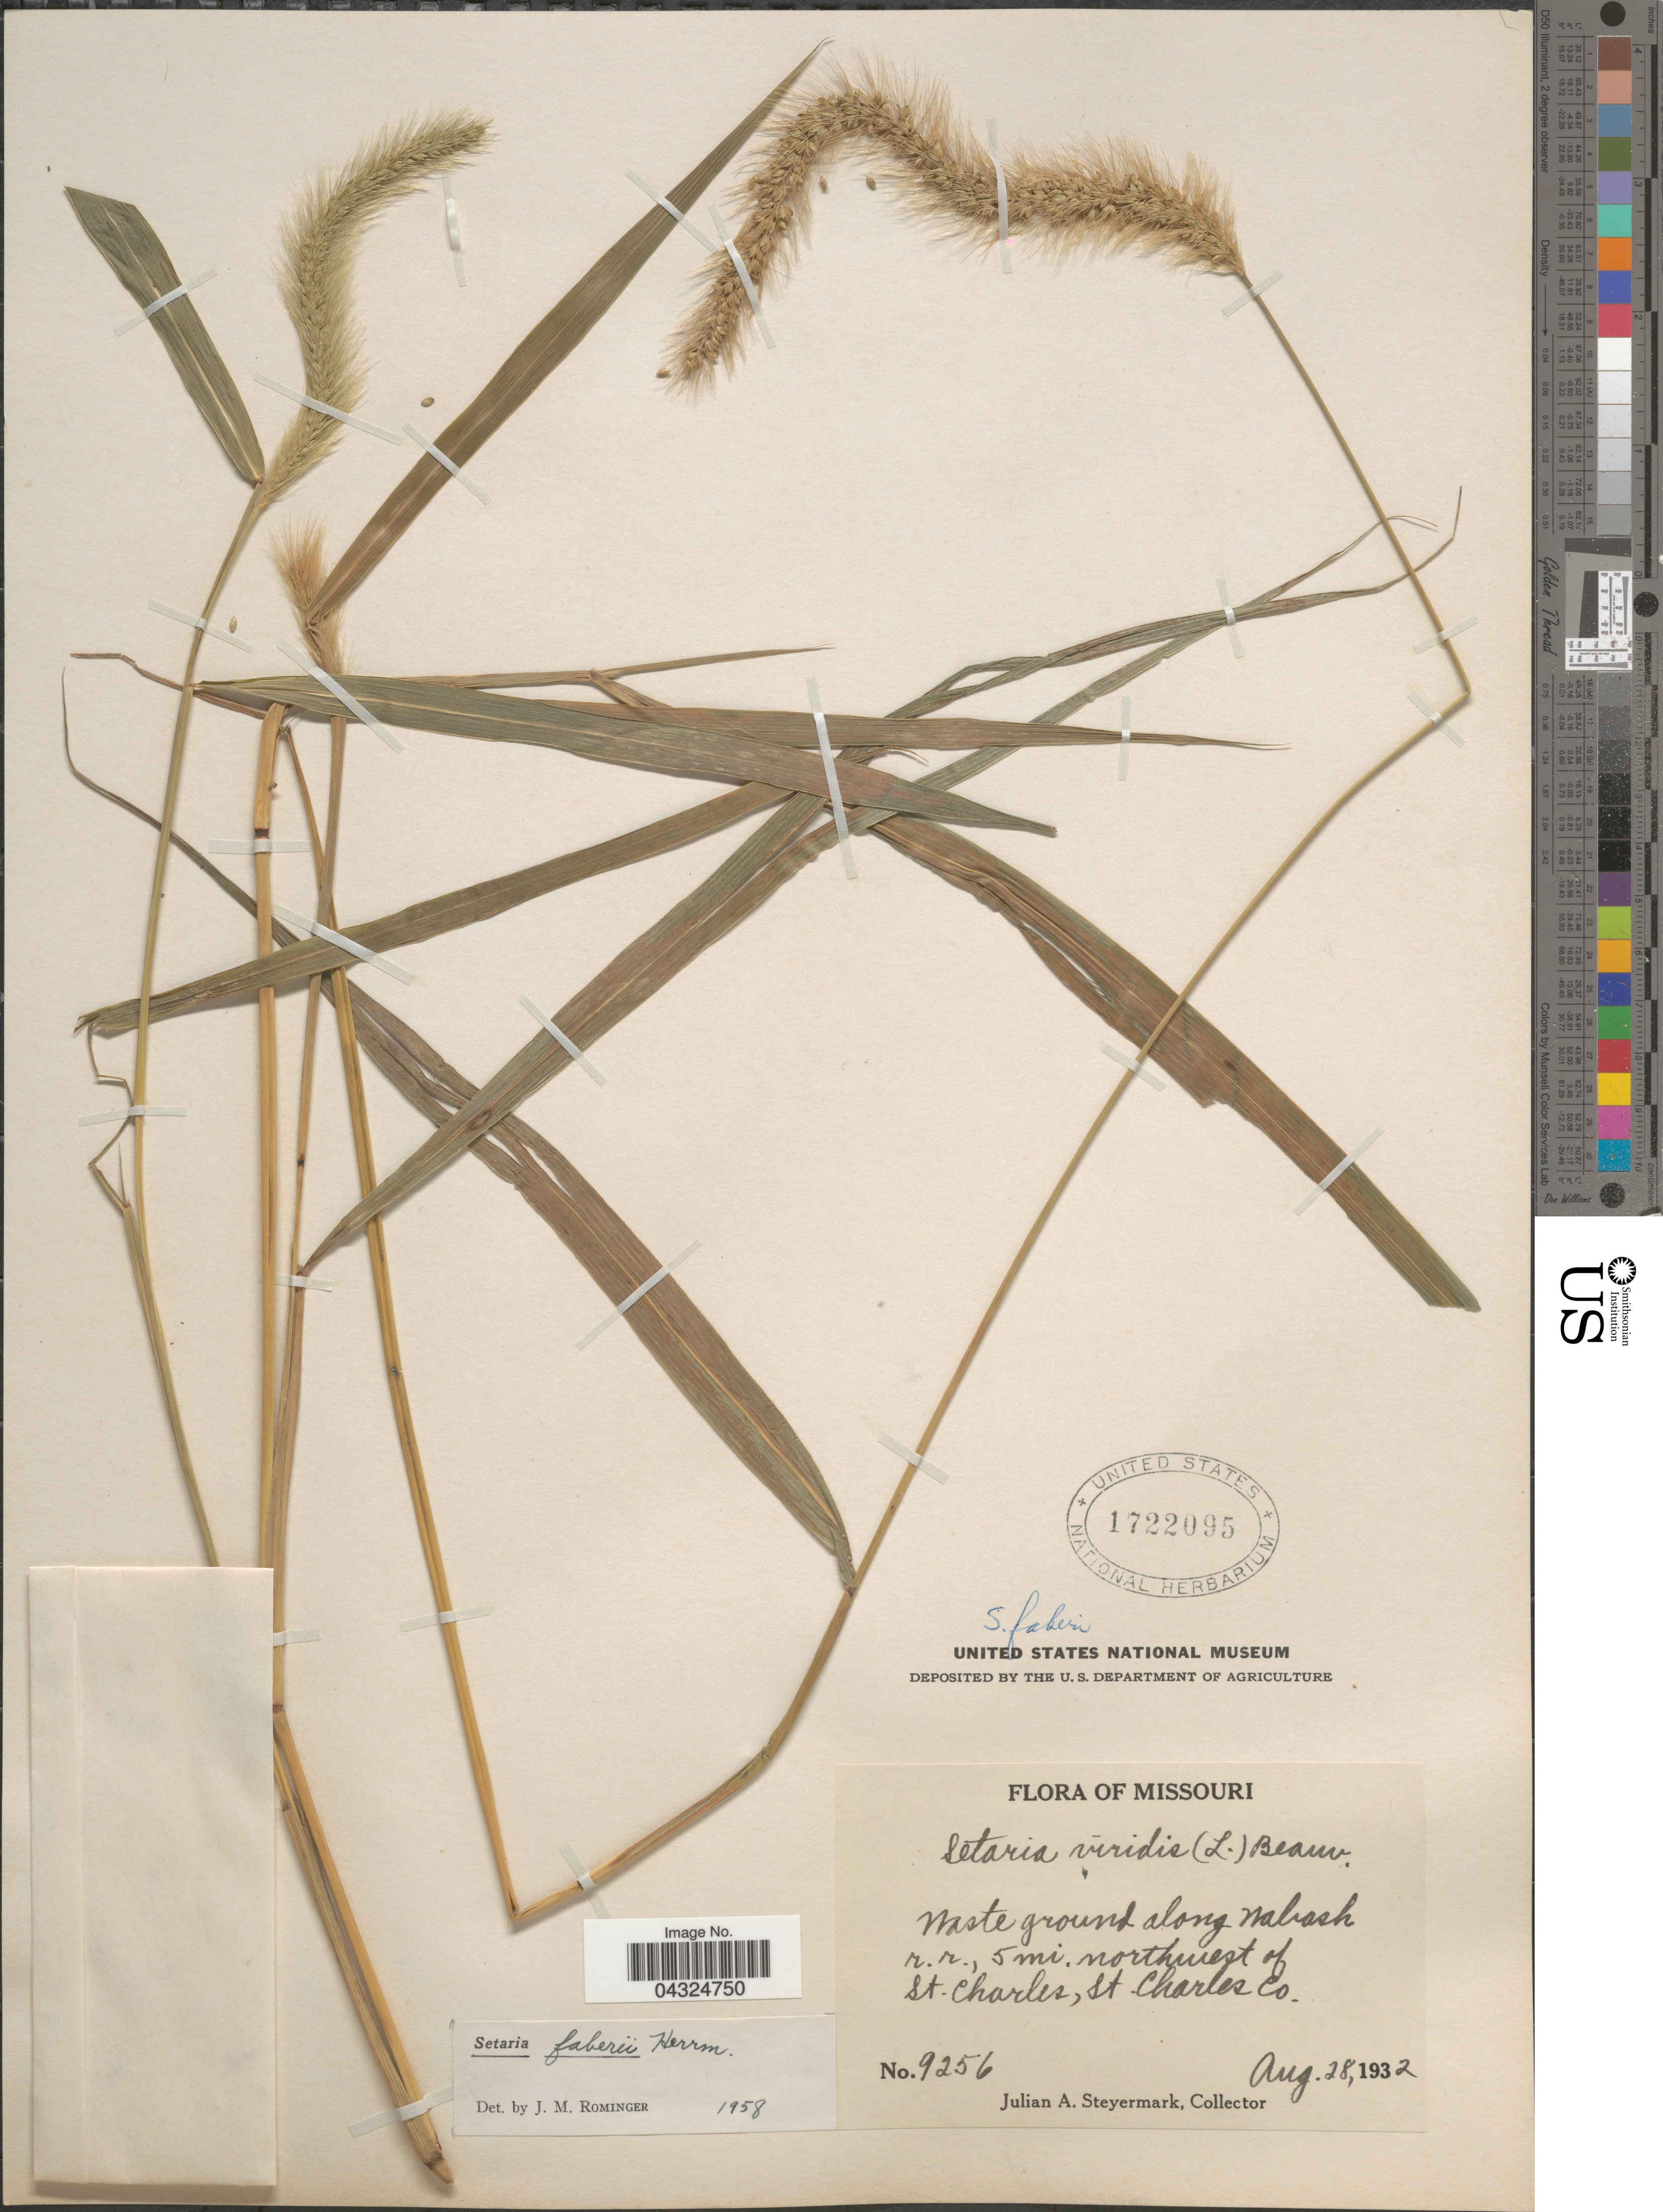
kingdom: Plantae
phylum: Tracheophyta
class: Liliopsida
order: Poales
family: Poaceae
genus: Setaria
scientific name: Setaria faberi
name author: R.A.W. Herrm.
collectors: J. Steyermark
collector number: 9256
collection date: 1932-08-28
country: United States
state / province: Missouri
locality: Waste ground along Wabash r.r., 5 mi. northwest of St. Charles, St. Charles Co.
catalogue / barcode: US 1722095